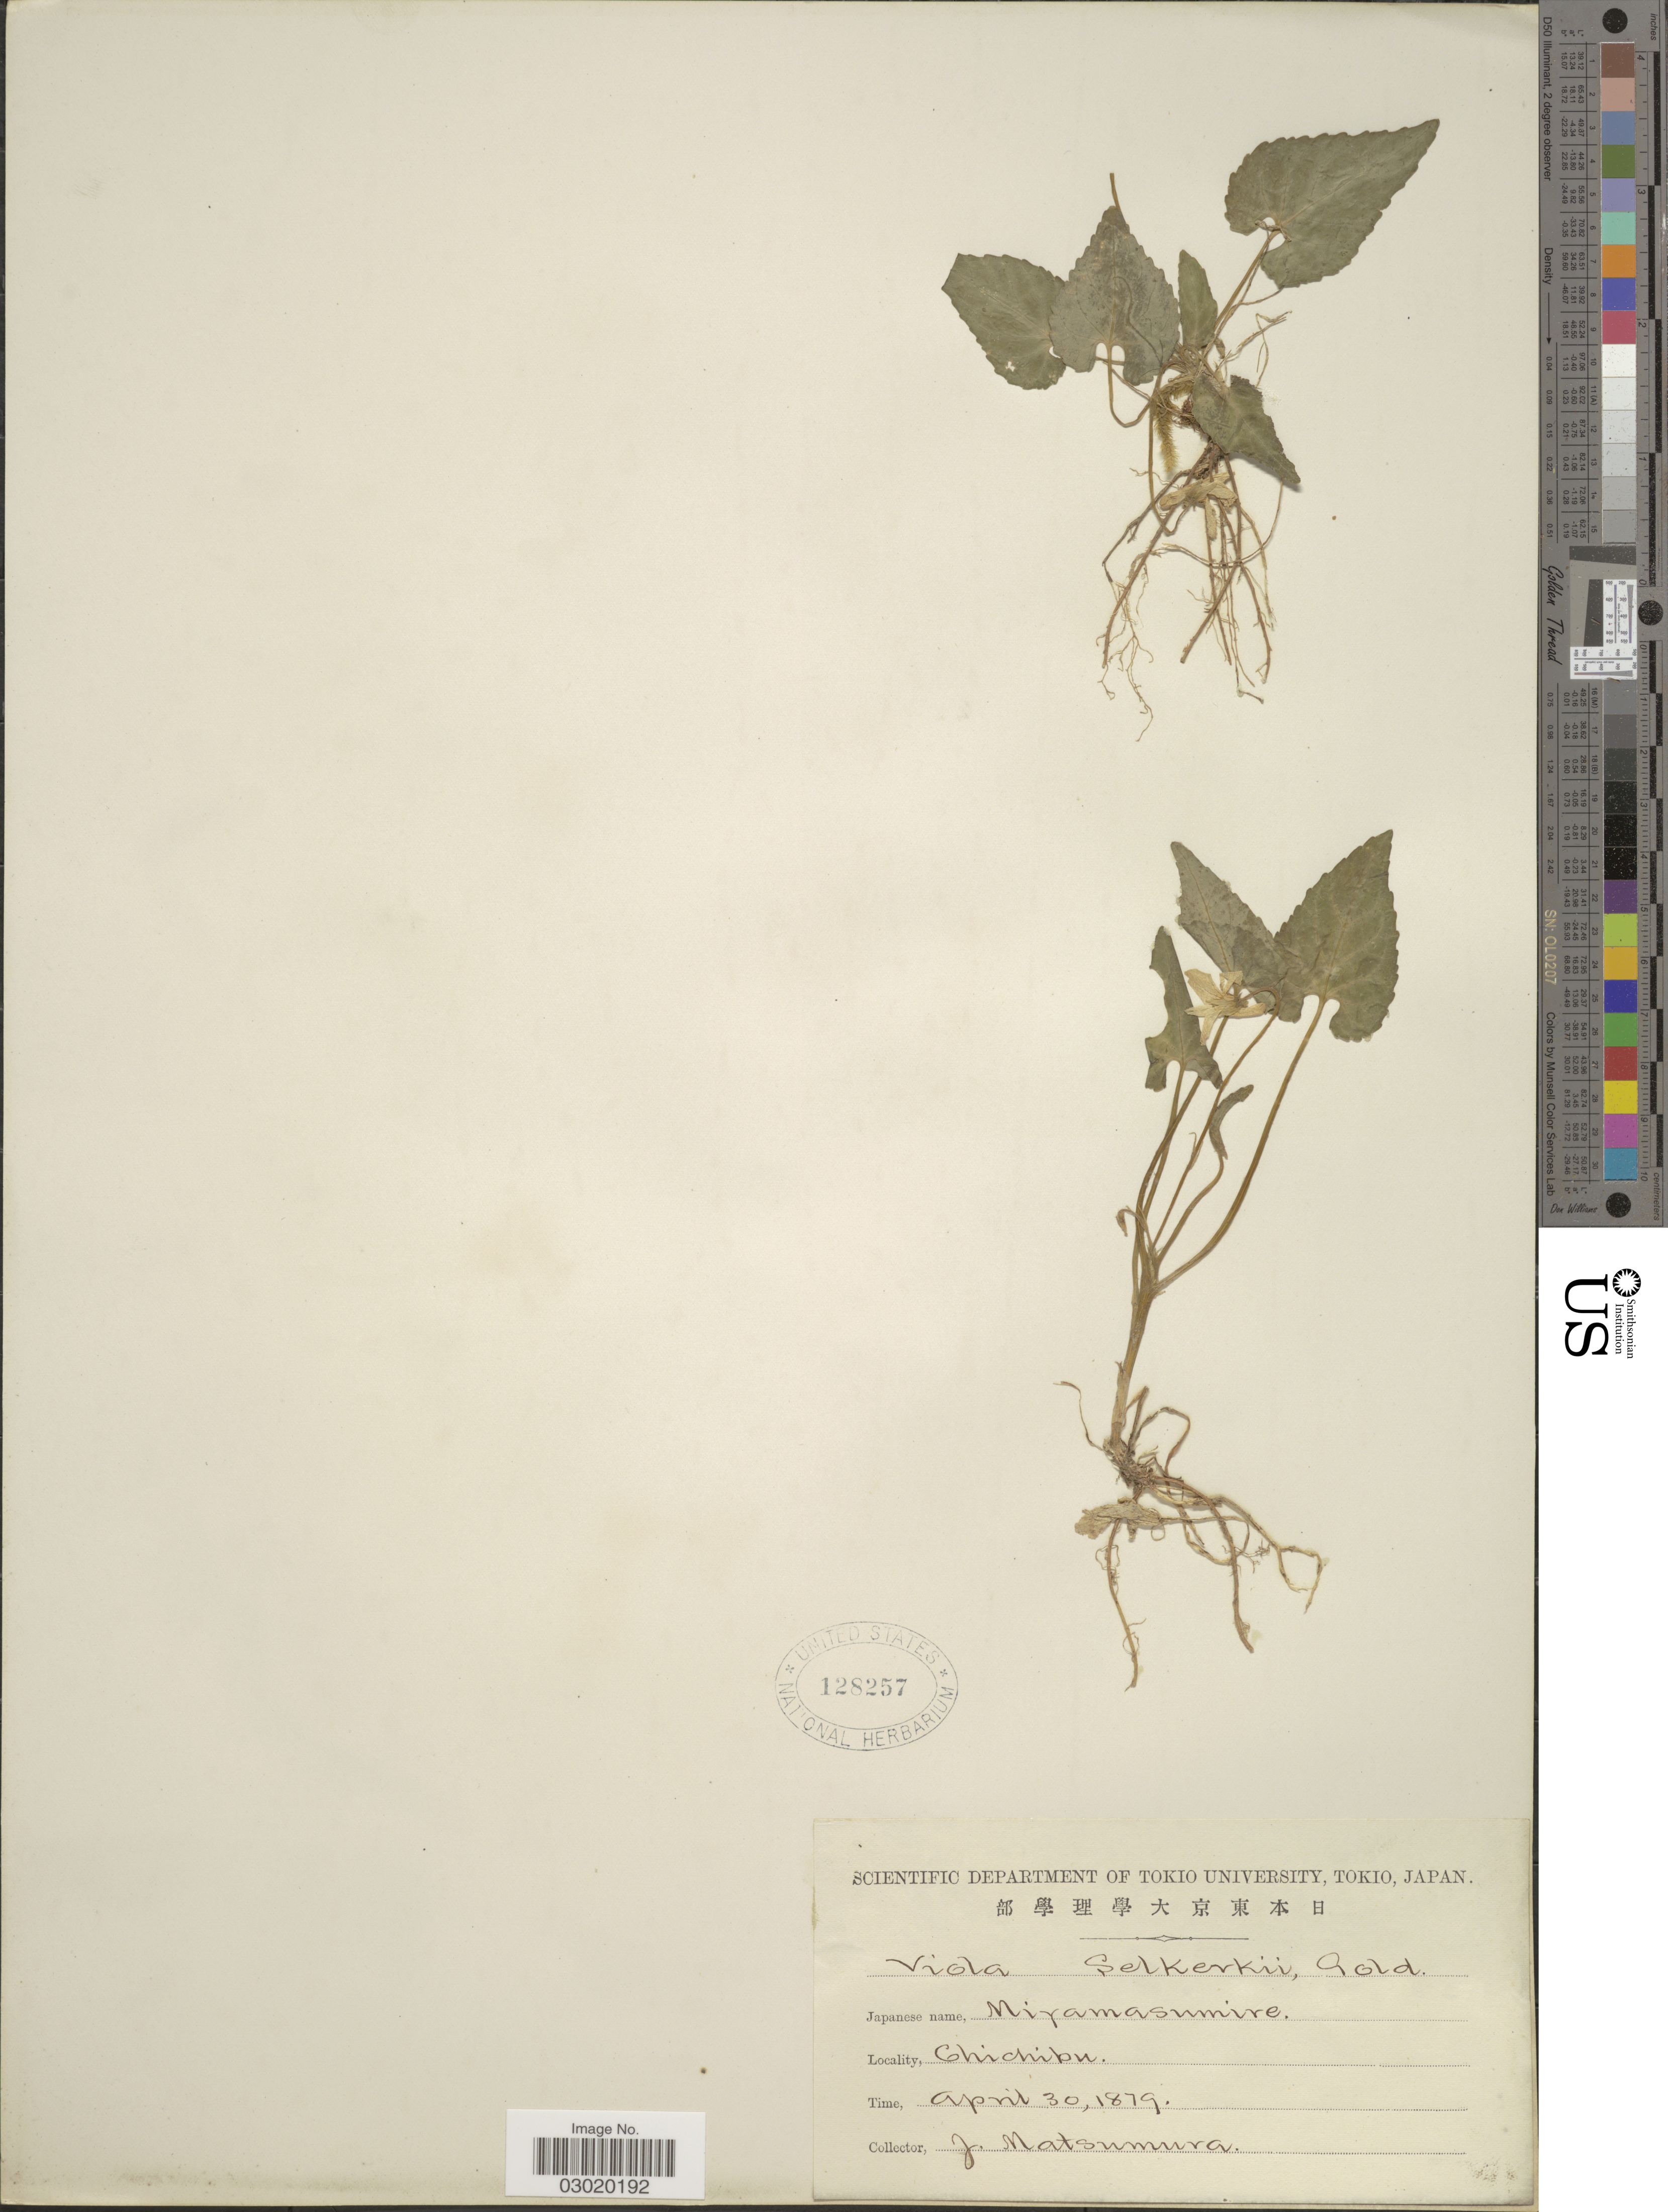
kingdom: Plantae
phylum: Tracheophyta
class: Magnoliopsida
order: Malpighiales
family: Violaceae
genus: Viola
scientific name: Viola selkirkii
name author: Pursh ex Goldie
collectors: J. Matsumura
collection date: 1879-04-30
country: Japan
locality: Chichibu.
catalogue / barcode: US 128257